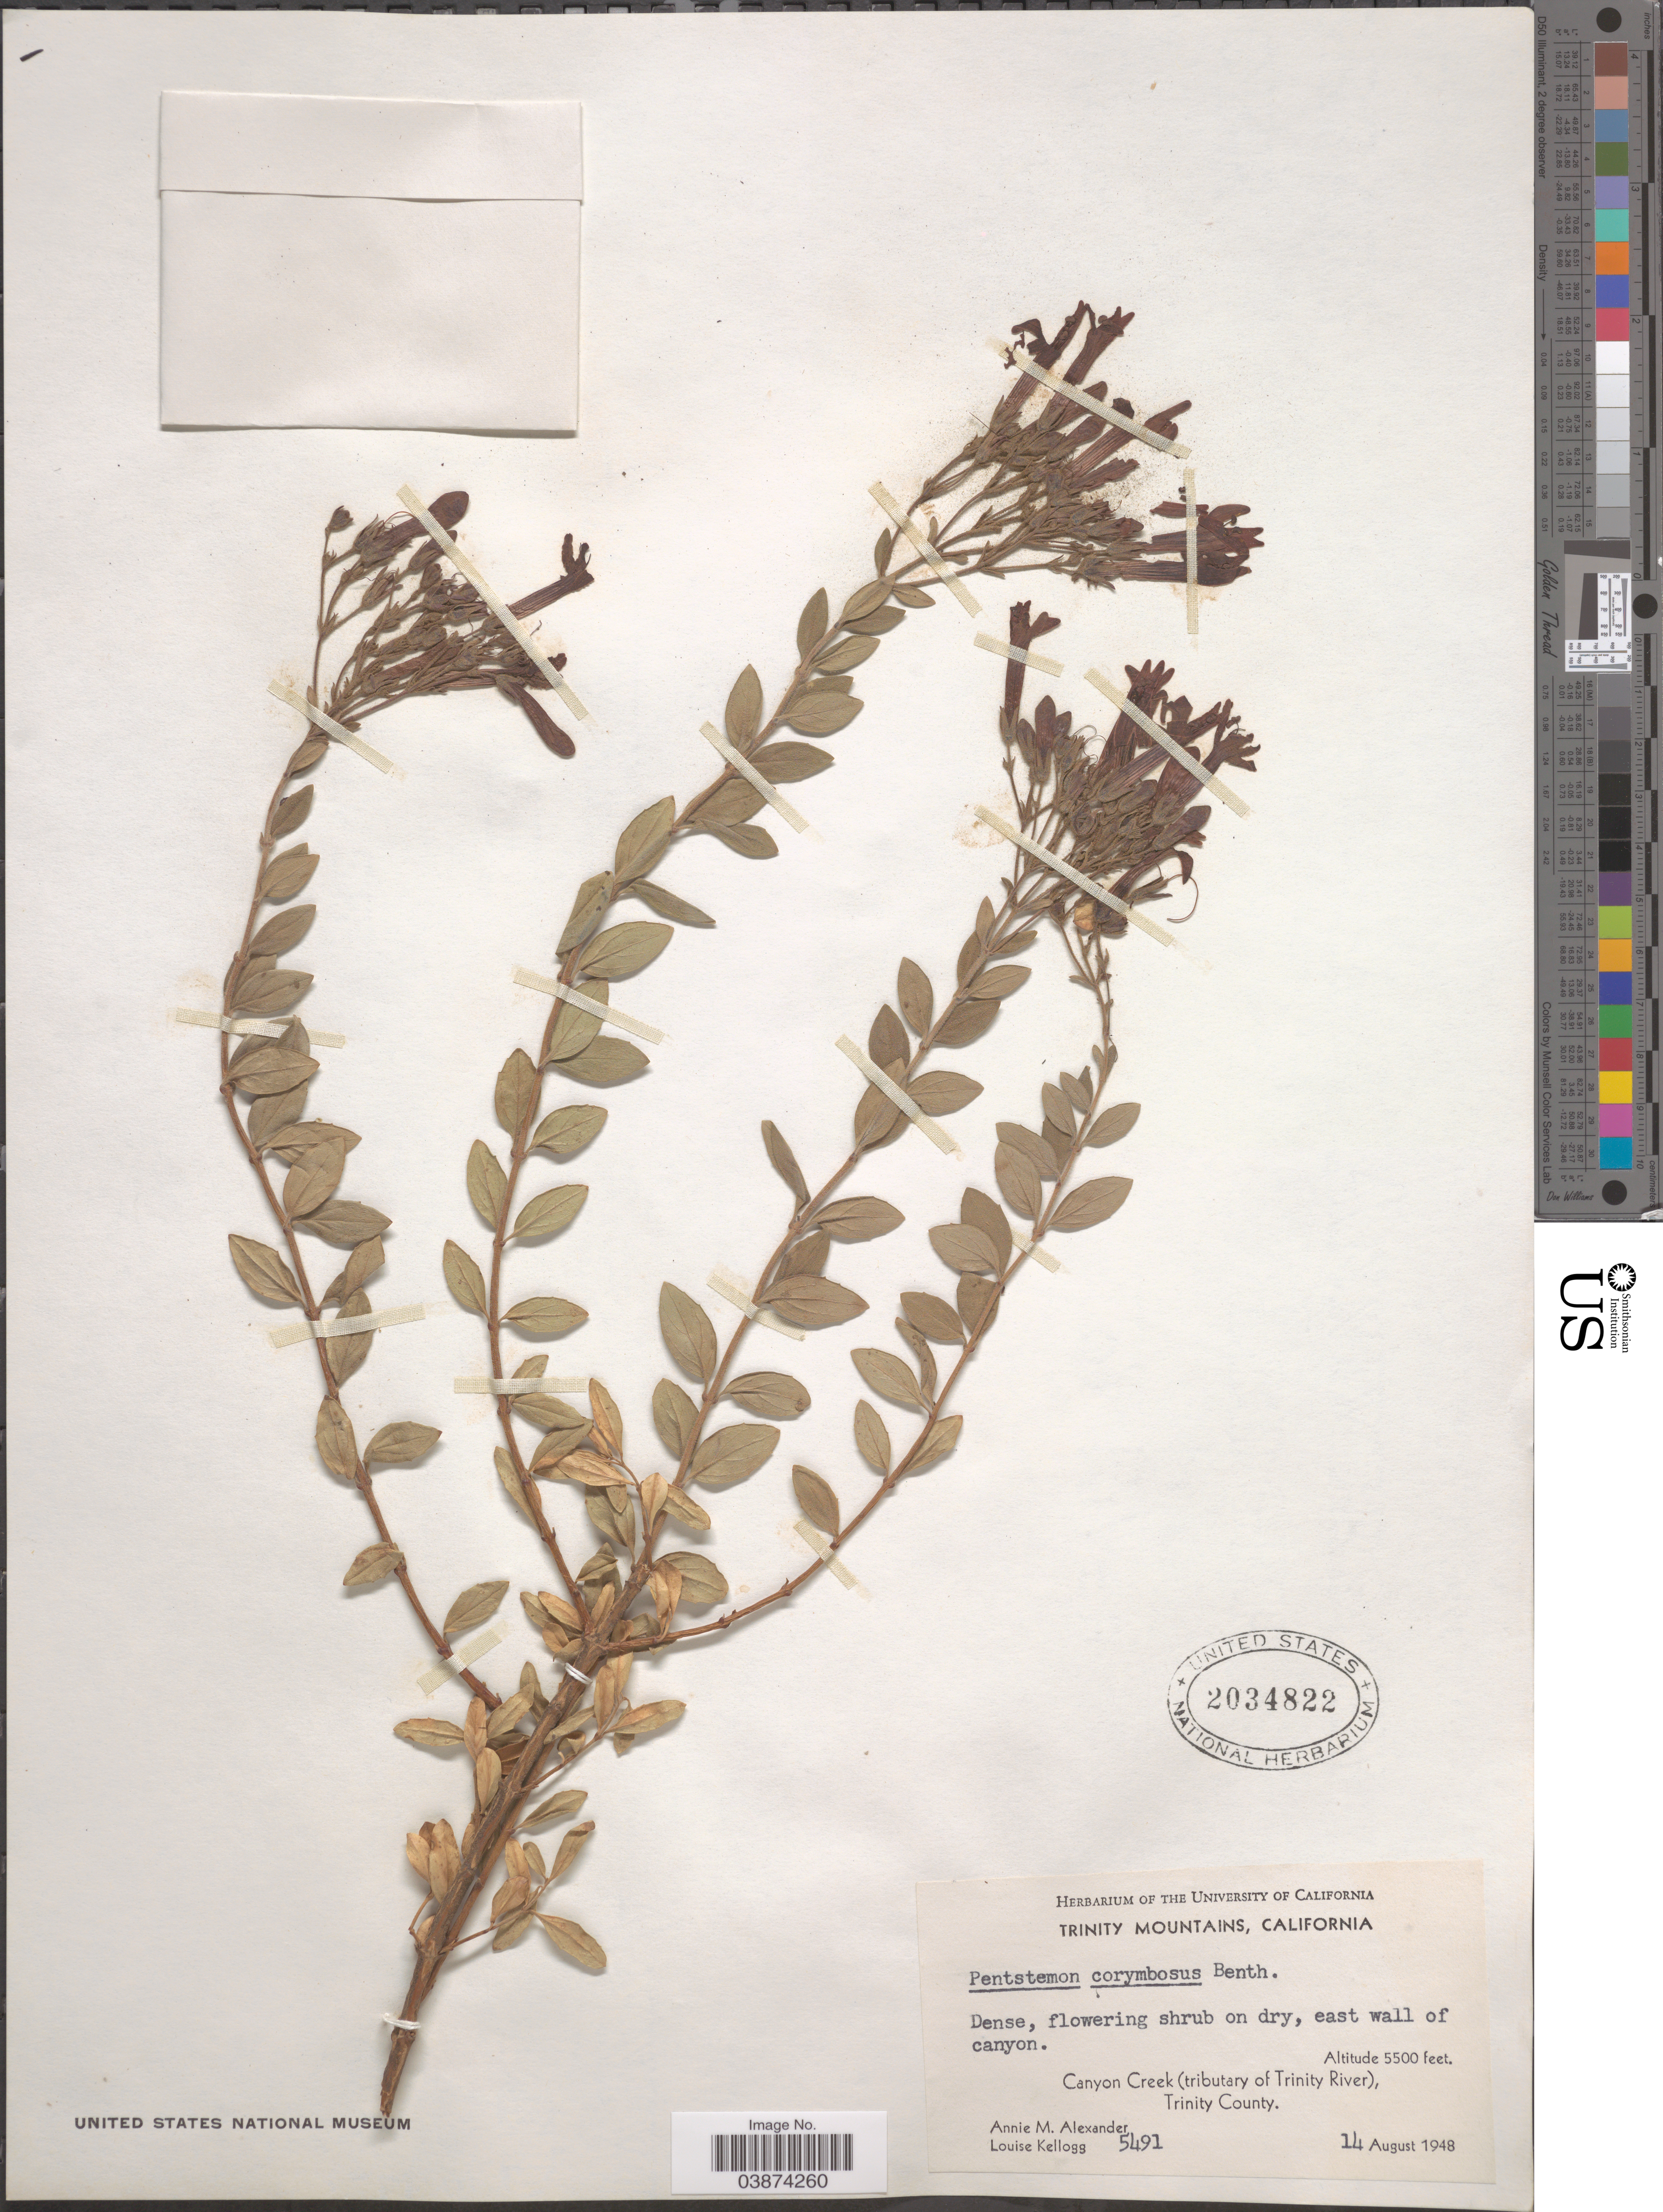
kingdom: Plantae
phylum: Tracheophyta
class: Magnoliopsida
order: Lamiales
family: Plantaginaceae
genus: Penstemon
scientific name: Penstemon corymbosus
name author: Benth.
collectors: A. M. Alexander & L. Kellogg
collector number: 5491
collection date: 1948-08-14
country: United States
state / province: California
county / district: Trinity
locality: Trinity Mountains. East wall of canyon. Canyon Creek (tributary of Trinity River), Trinity County.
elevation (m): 1676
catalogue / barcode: US 2034822